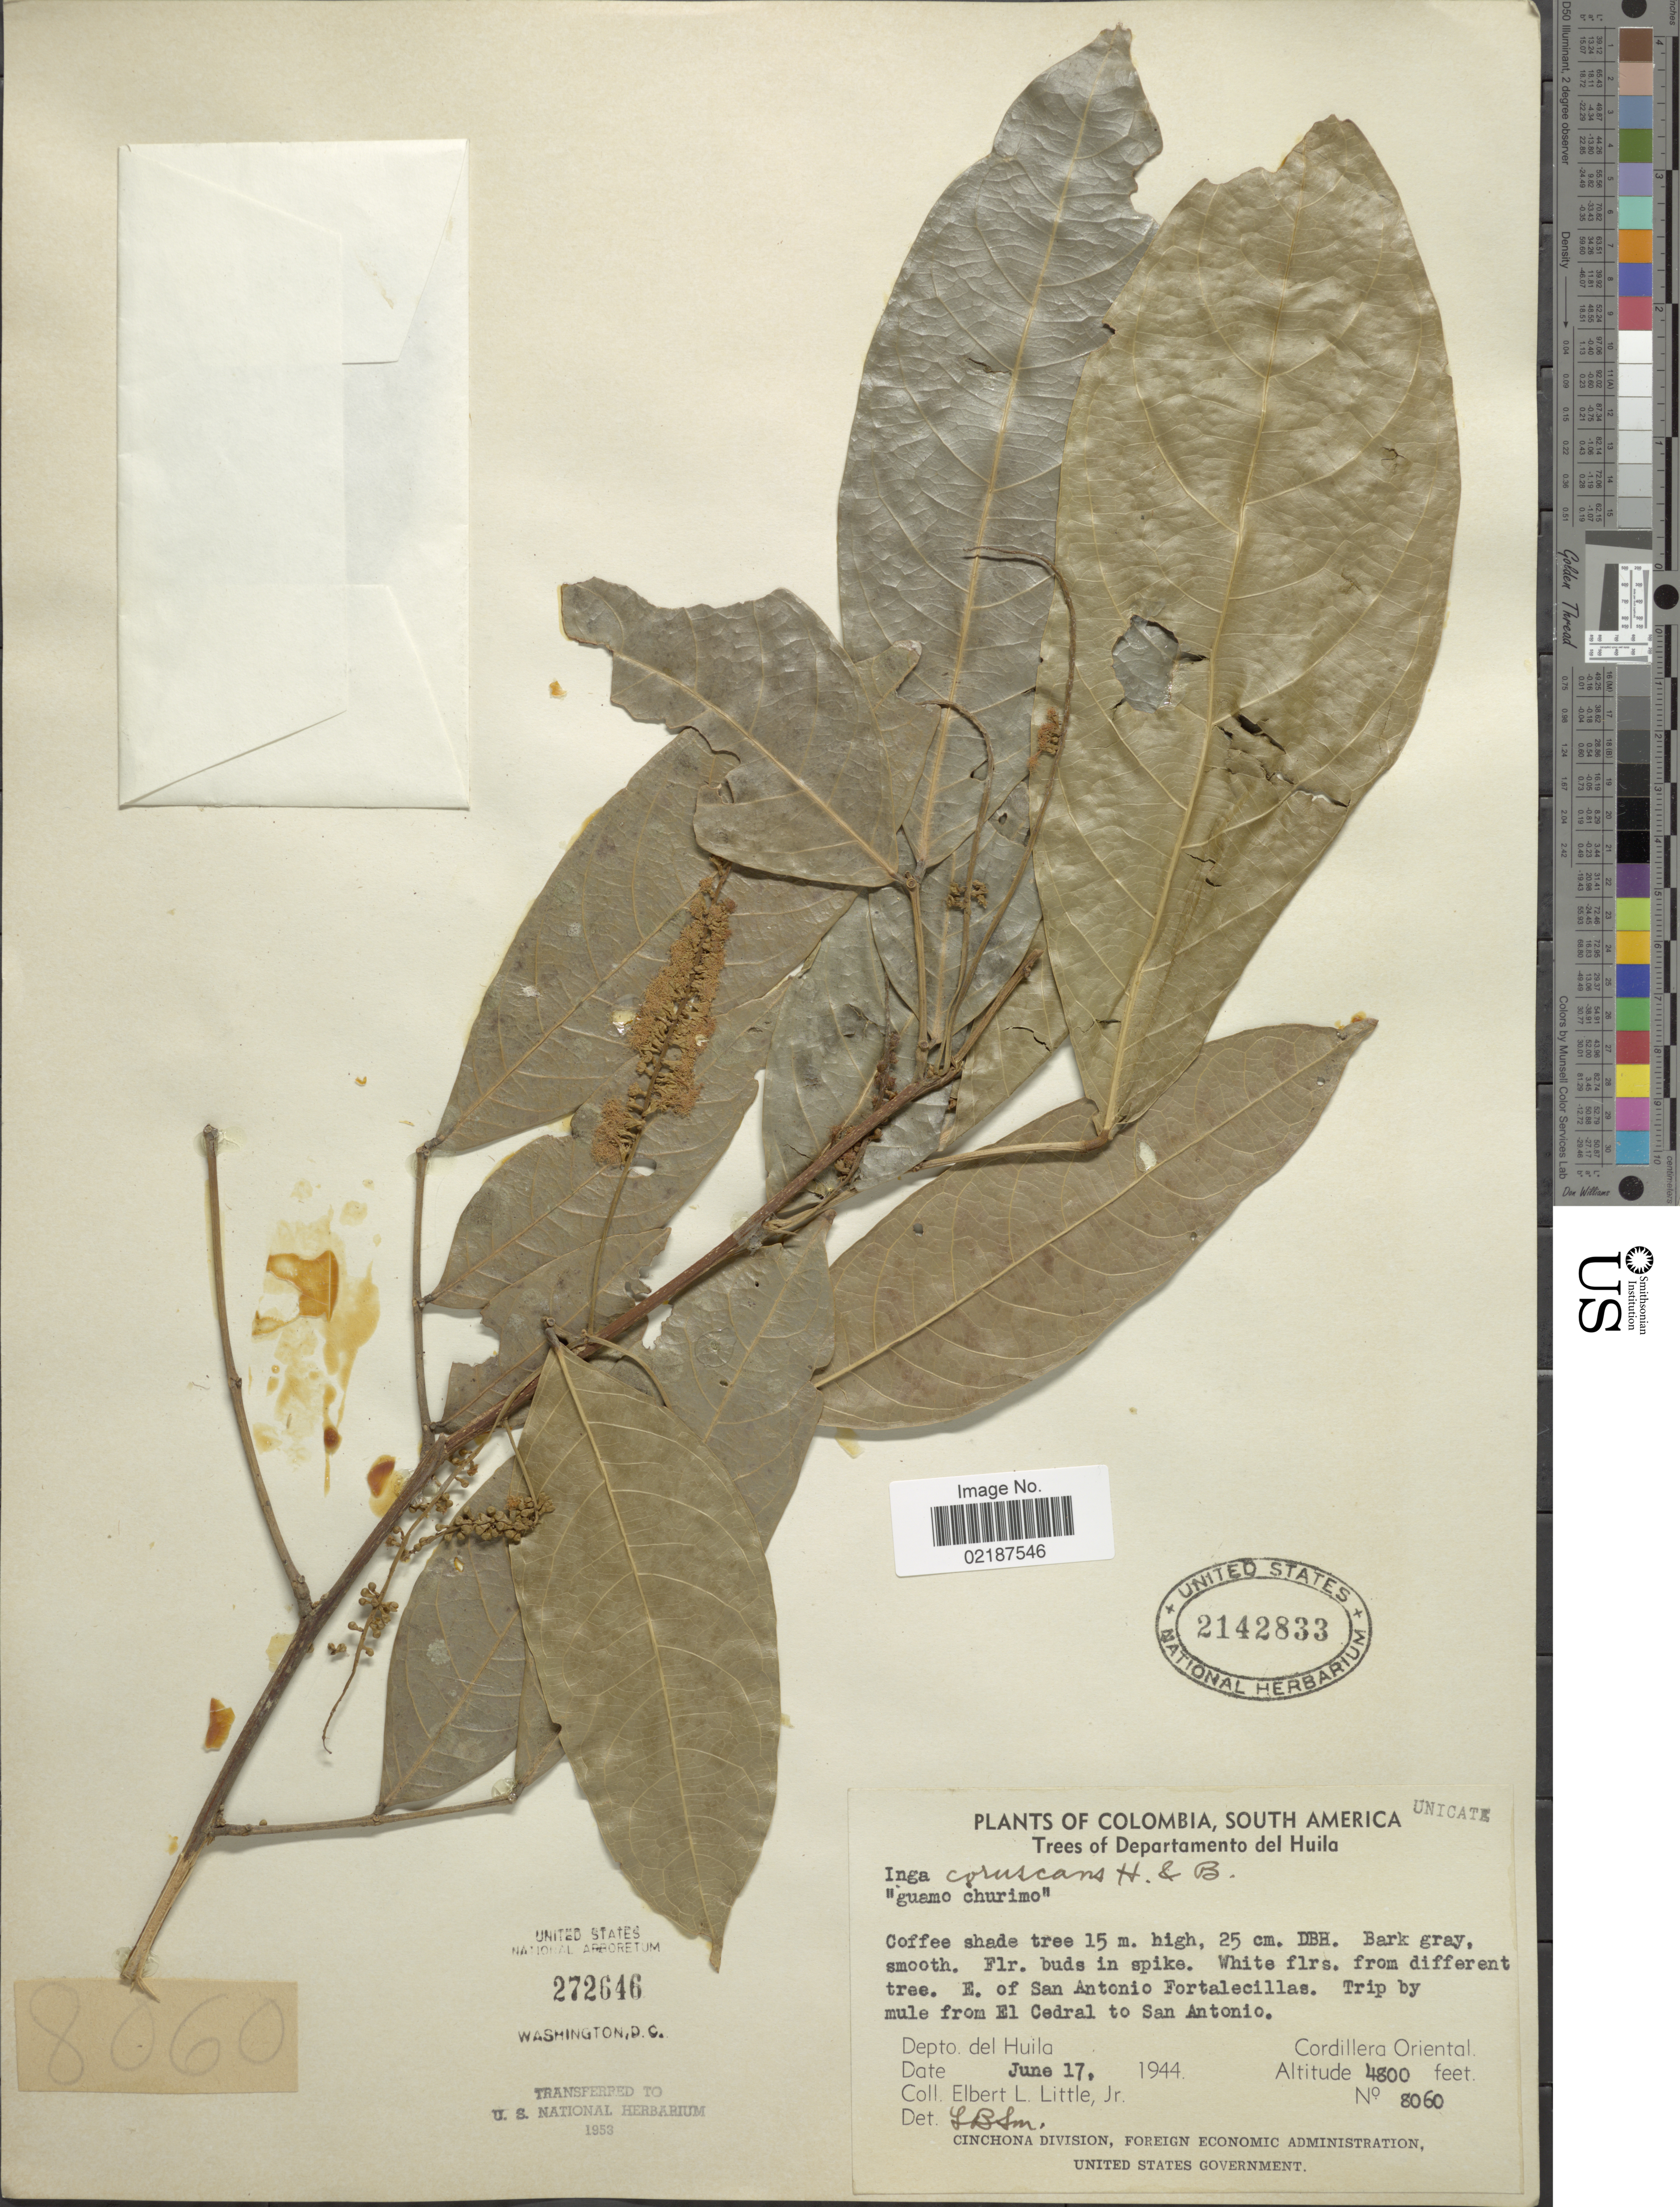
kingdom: Plantae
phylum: Tracheophyta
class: Magnoliopsida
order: Fabales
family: Fabaceae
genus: Inga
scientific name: Inga coruscans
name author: Humb. & Bonpl. ex Willd.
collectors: E. L. Little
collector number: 8060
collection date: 1944-06-17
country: Colombia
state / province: Huila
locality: E. of San Antonio Fortalecillas. Trip by mule from El Cedral to San Antonio. Depto. del Huila, Cordillera Oriental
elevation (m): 1463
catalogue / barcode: US 2142833